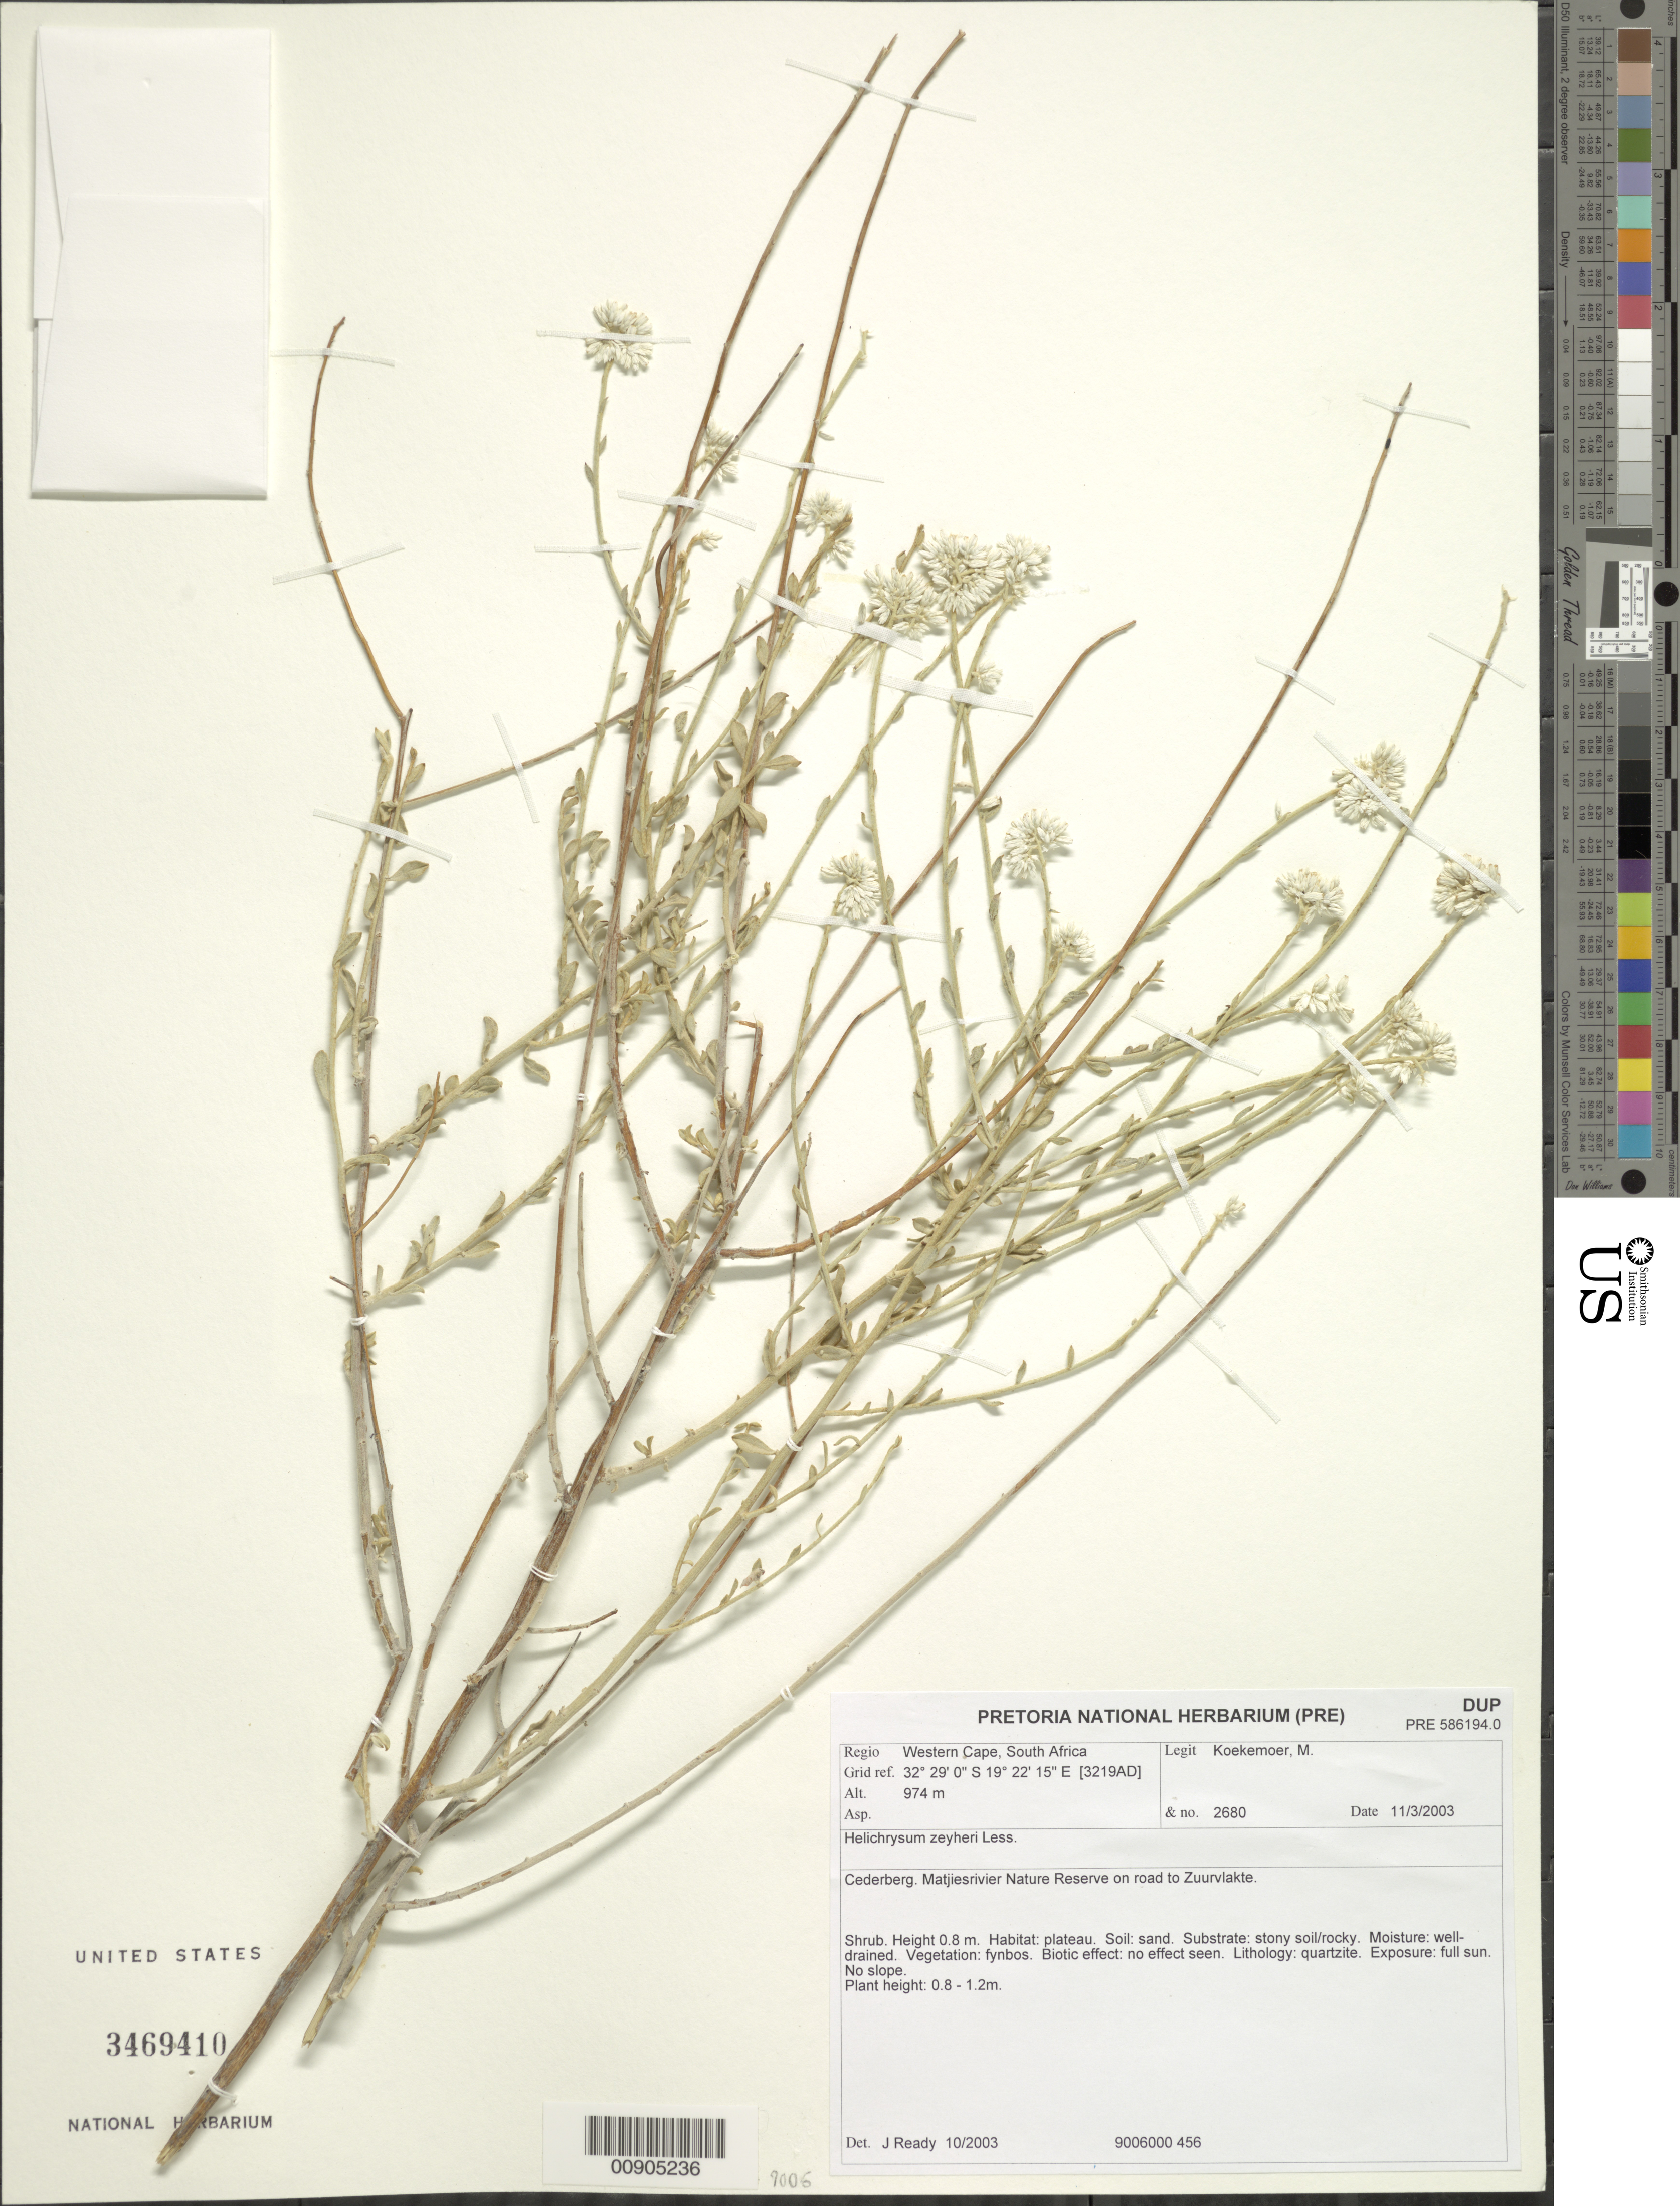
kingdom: Plantae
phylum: Tracheophyta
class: Magnoliopsida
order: Asterales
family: Asteraceae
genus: Helichrysum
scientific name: Helichrysum zeyheri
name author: Less.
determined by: Ready, J.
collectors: M. Koekemoer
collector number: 2680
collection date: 2003-03-11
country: South Africa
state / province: Western Cape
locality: Cederberg, Matjiesrivier Nature Reserve, road to Zuurvlakte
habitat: Plateau, sand, stony soil/rocky, well-drained, fynbos, quartzite, full sun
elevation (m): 974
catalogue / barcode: US 3469410